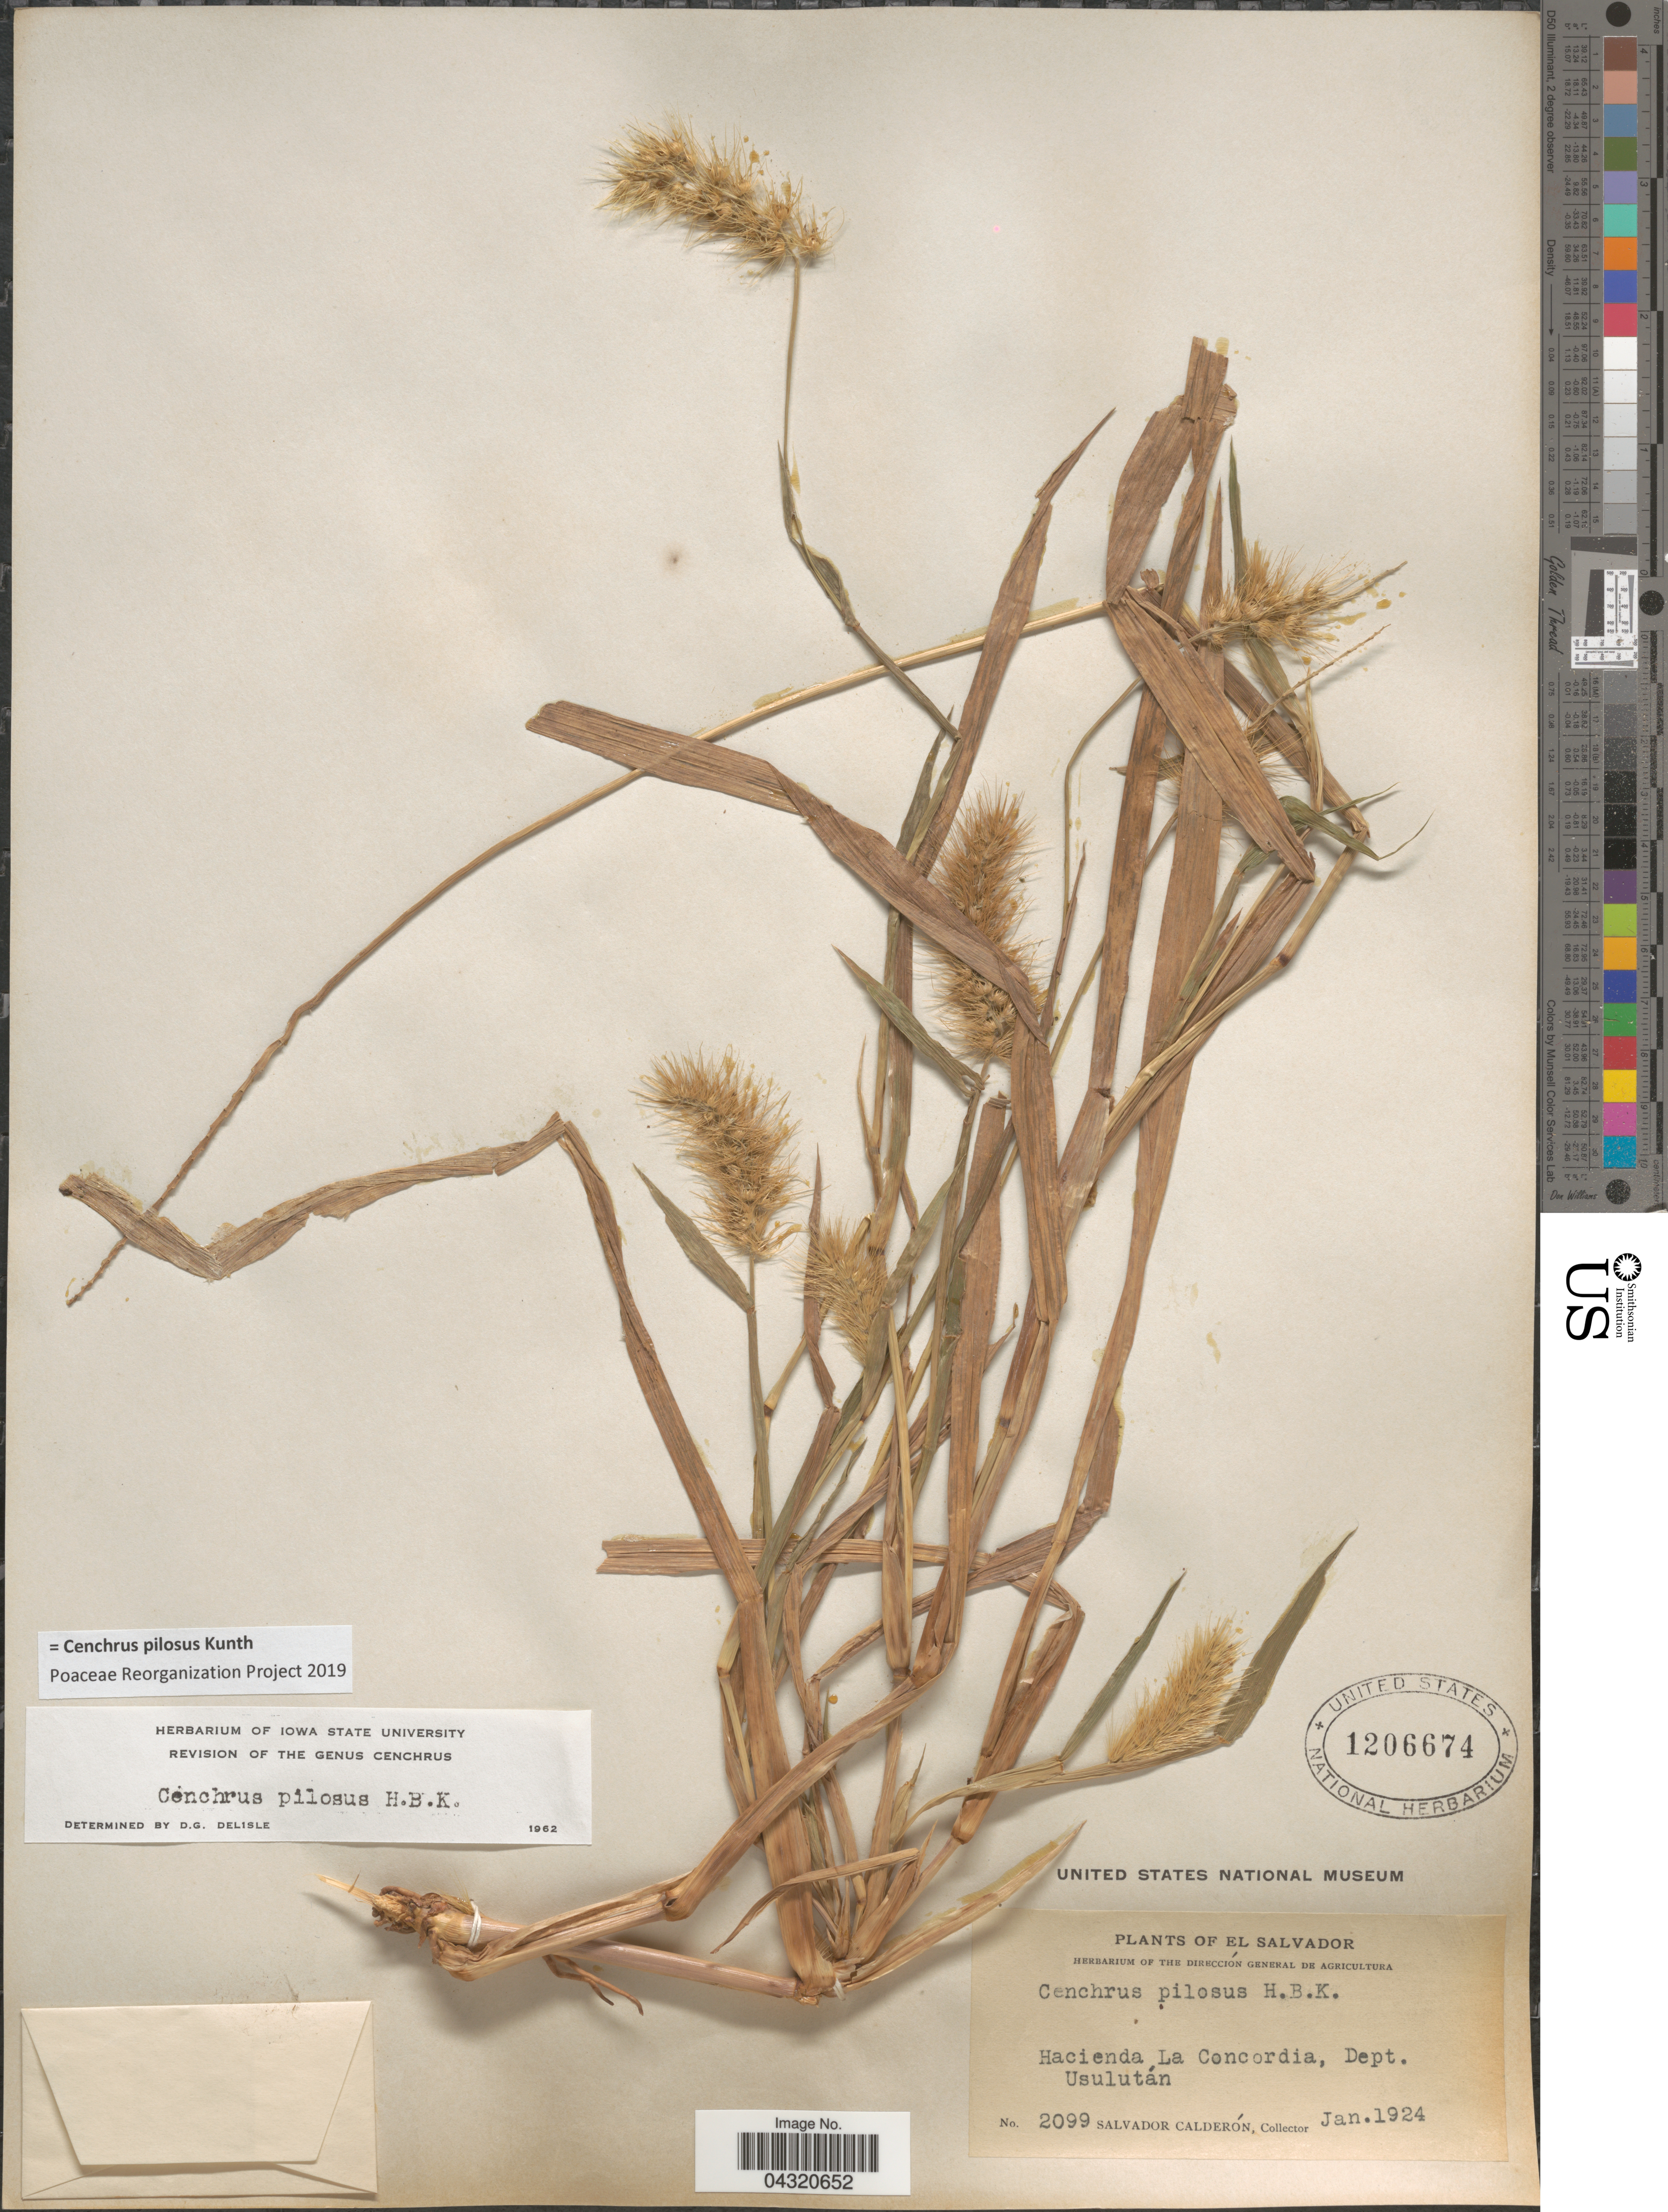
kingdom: Plantae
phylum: Tracheophyta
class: Liliopsida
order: Poales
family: Poaceae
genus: Cenchrus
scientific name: Cenchrus pilosus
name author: Kunth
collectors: S. Calderón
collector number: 2099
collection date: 1924-01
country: El Salvador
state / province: Usulutan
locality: Hacienda La Concordia, Dept. Usulután.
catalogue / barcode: US 1206674